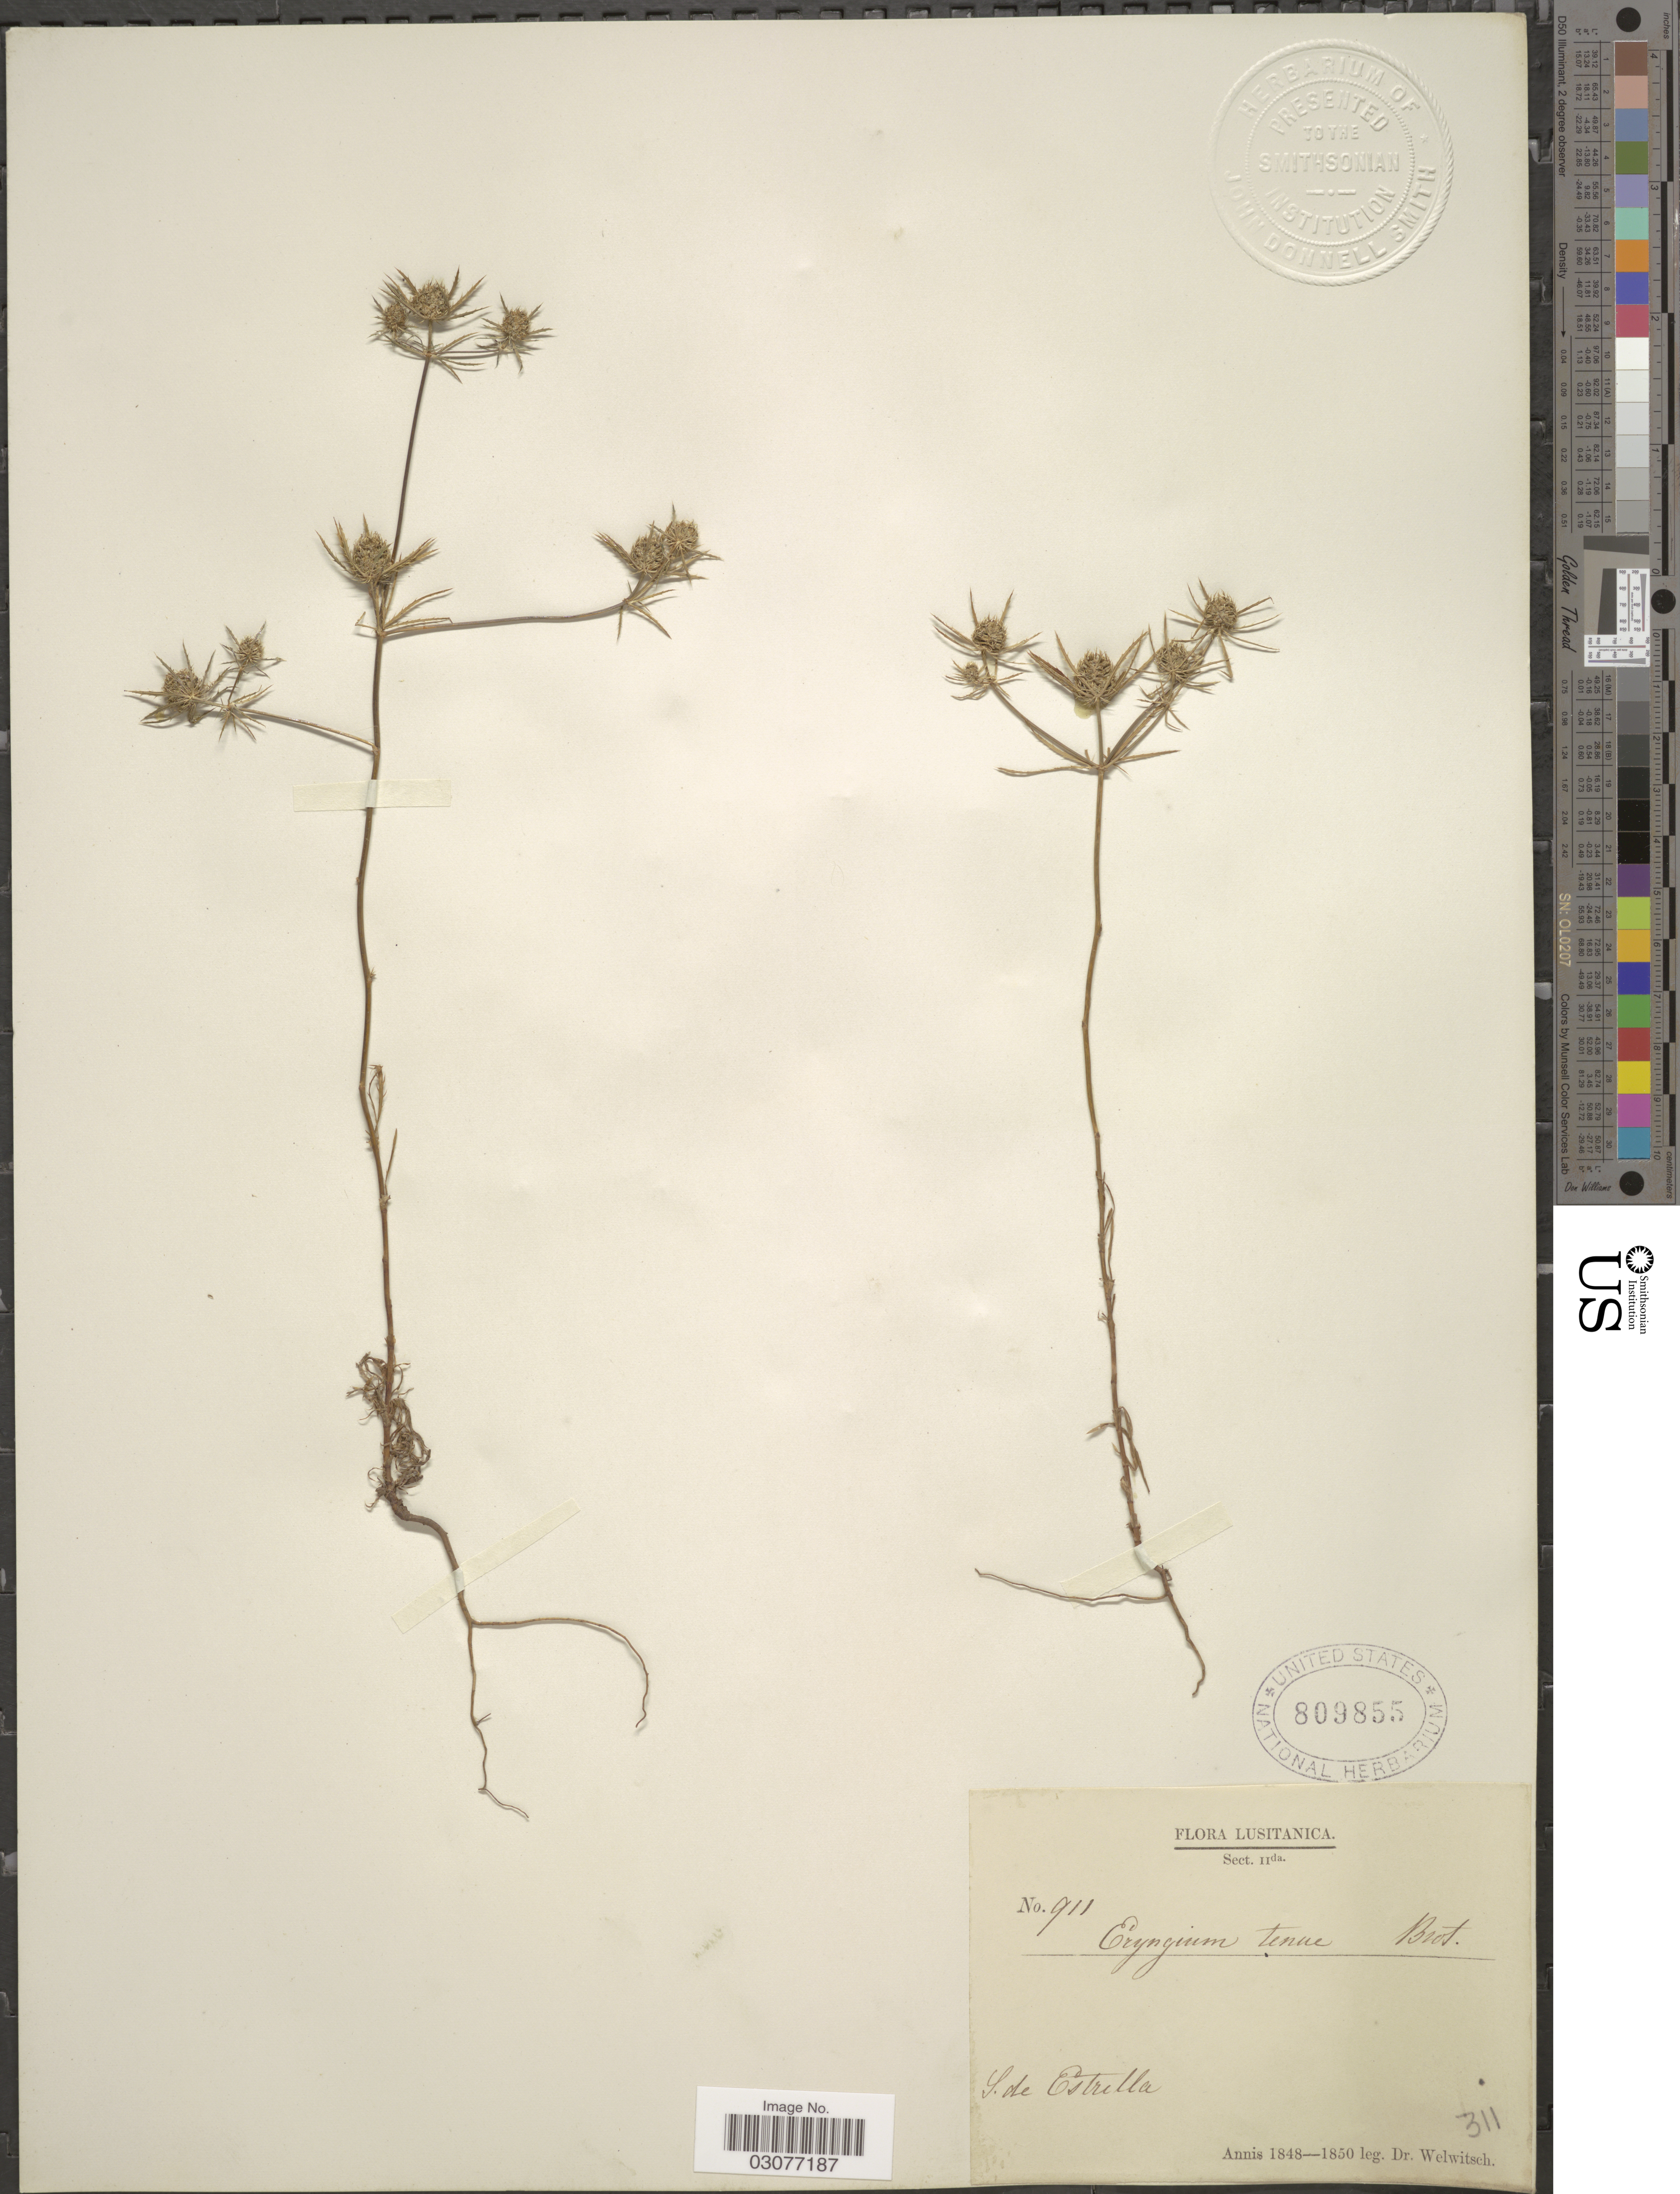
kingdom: Plantae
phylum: Tracheophyta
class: Magnoliopsida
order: Apiales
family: Apiaceae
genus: Eryngium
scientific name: Eryngium tenue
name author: Lam.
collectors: -. Welwitsch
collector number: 911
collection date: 1848/1850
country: Portugal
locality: Lusitanica. S. de Estrella.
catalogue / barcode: US 809855